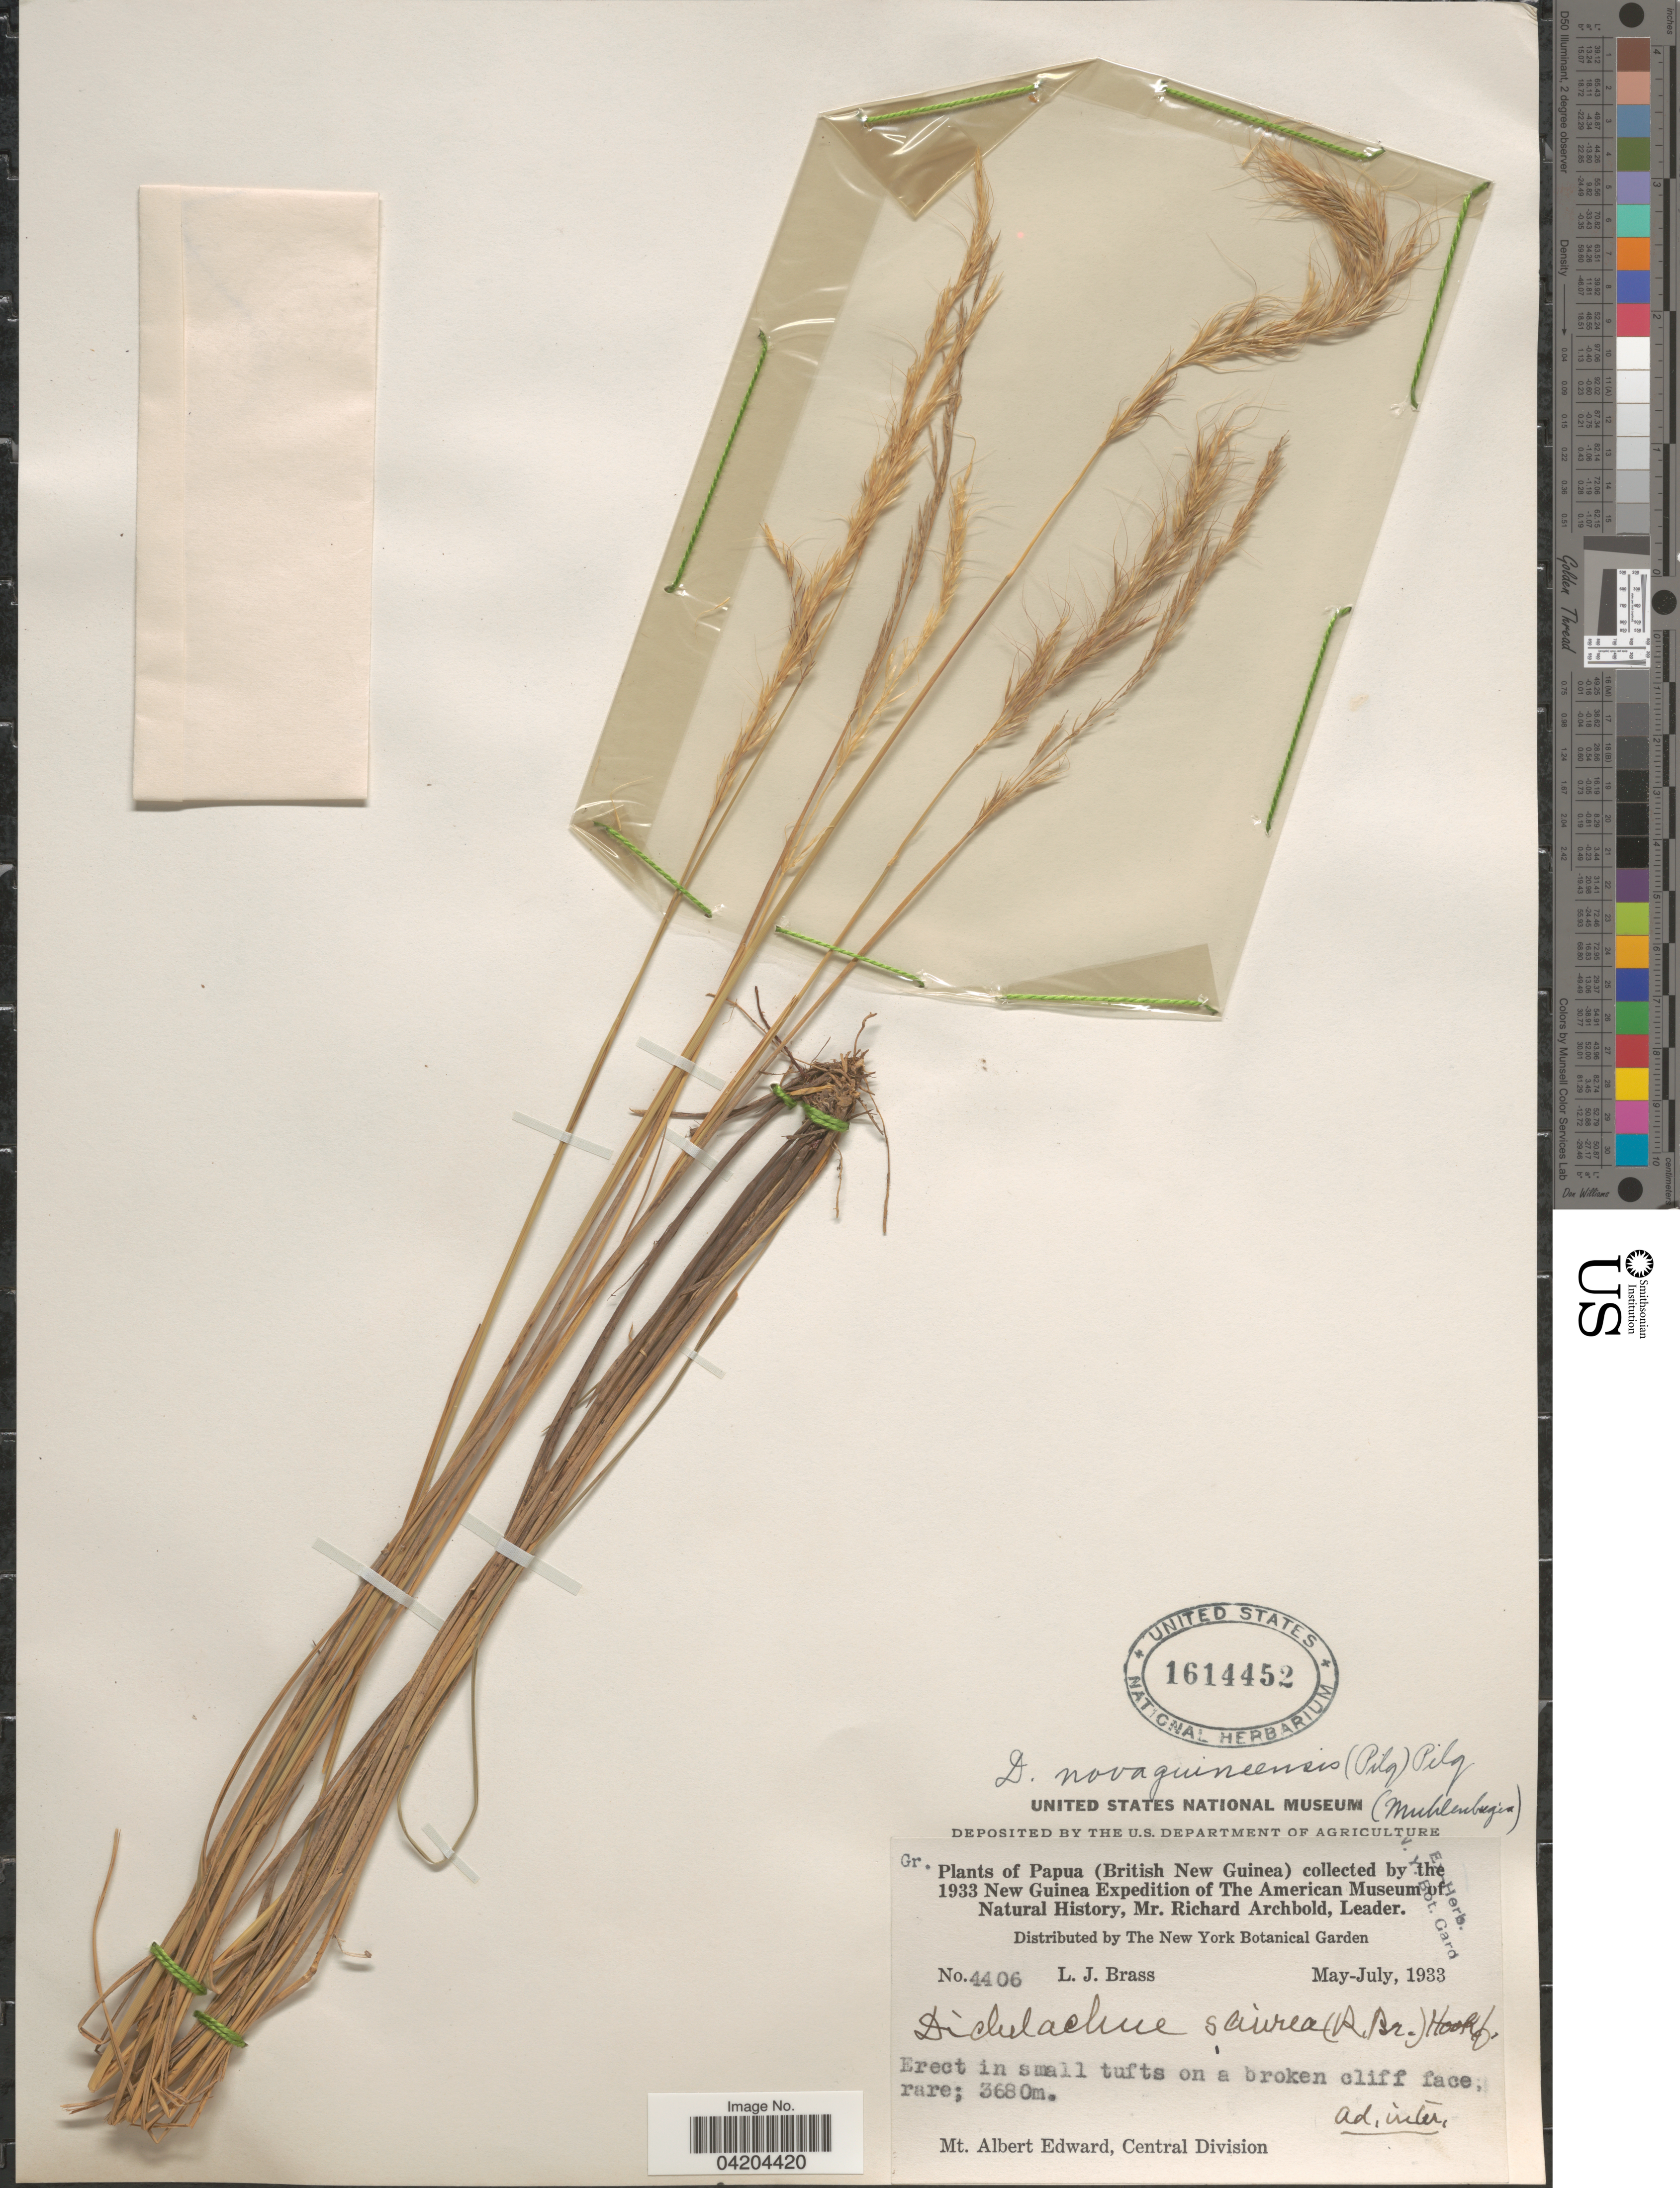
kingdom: Plantae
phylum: Tracheophyta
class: Liliopsida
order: Poales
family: Poaceae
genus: Dichelachne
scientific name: Dichelachne rara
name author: (R. Br.) Vickery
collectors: L. J. Brass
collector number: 4406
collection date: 1933-05/1933-07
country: Papua New Guinea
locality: Papua (British New Guinea). 1933 New Guinea Expedition of The American Museum of Natural History, Mr. Richard Archbold, Leader. Mt. Albert Edward, Central Division.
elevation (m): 3680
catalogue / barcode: US 1614452